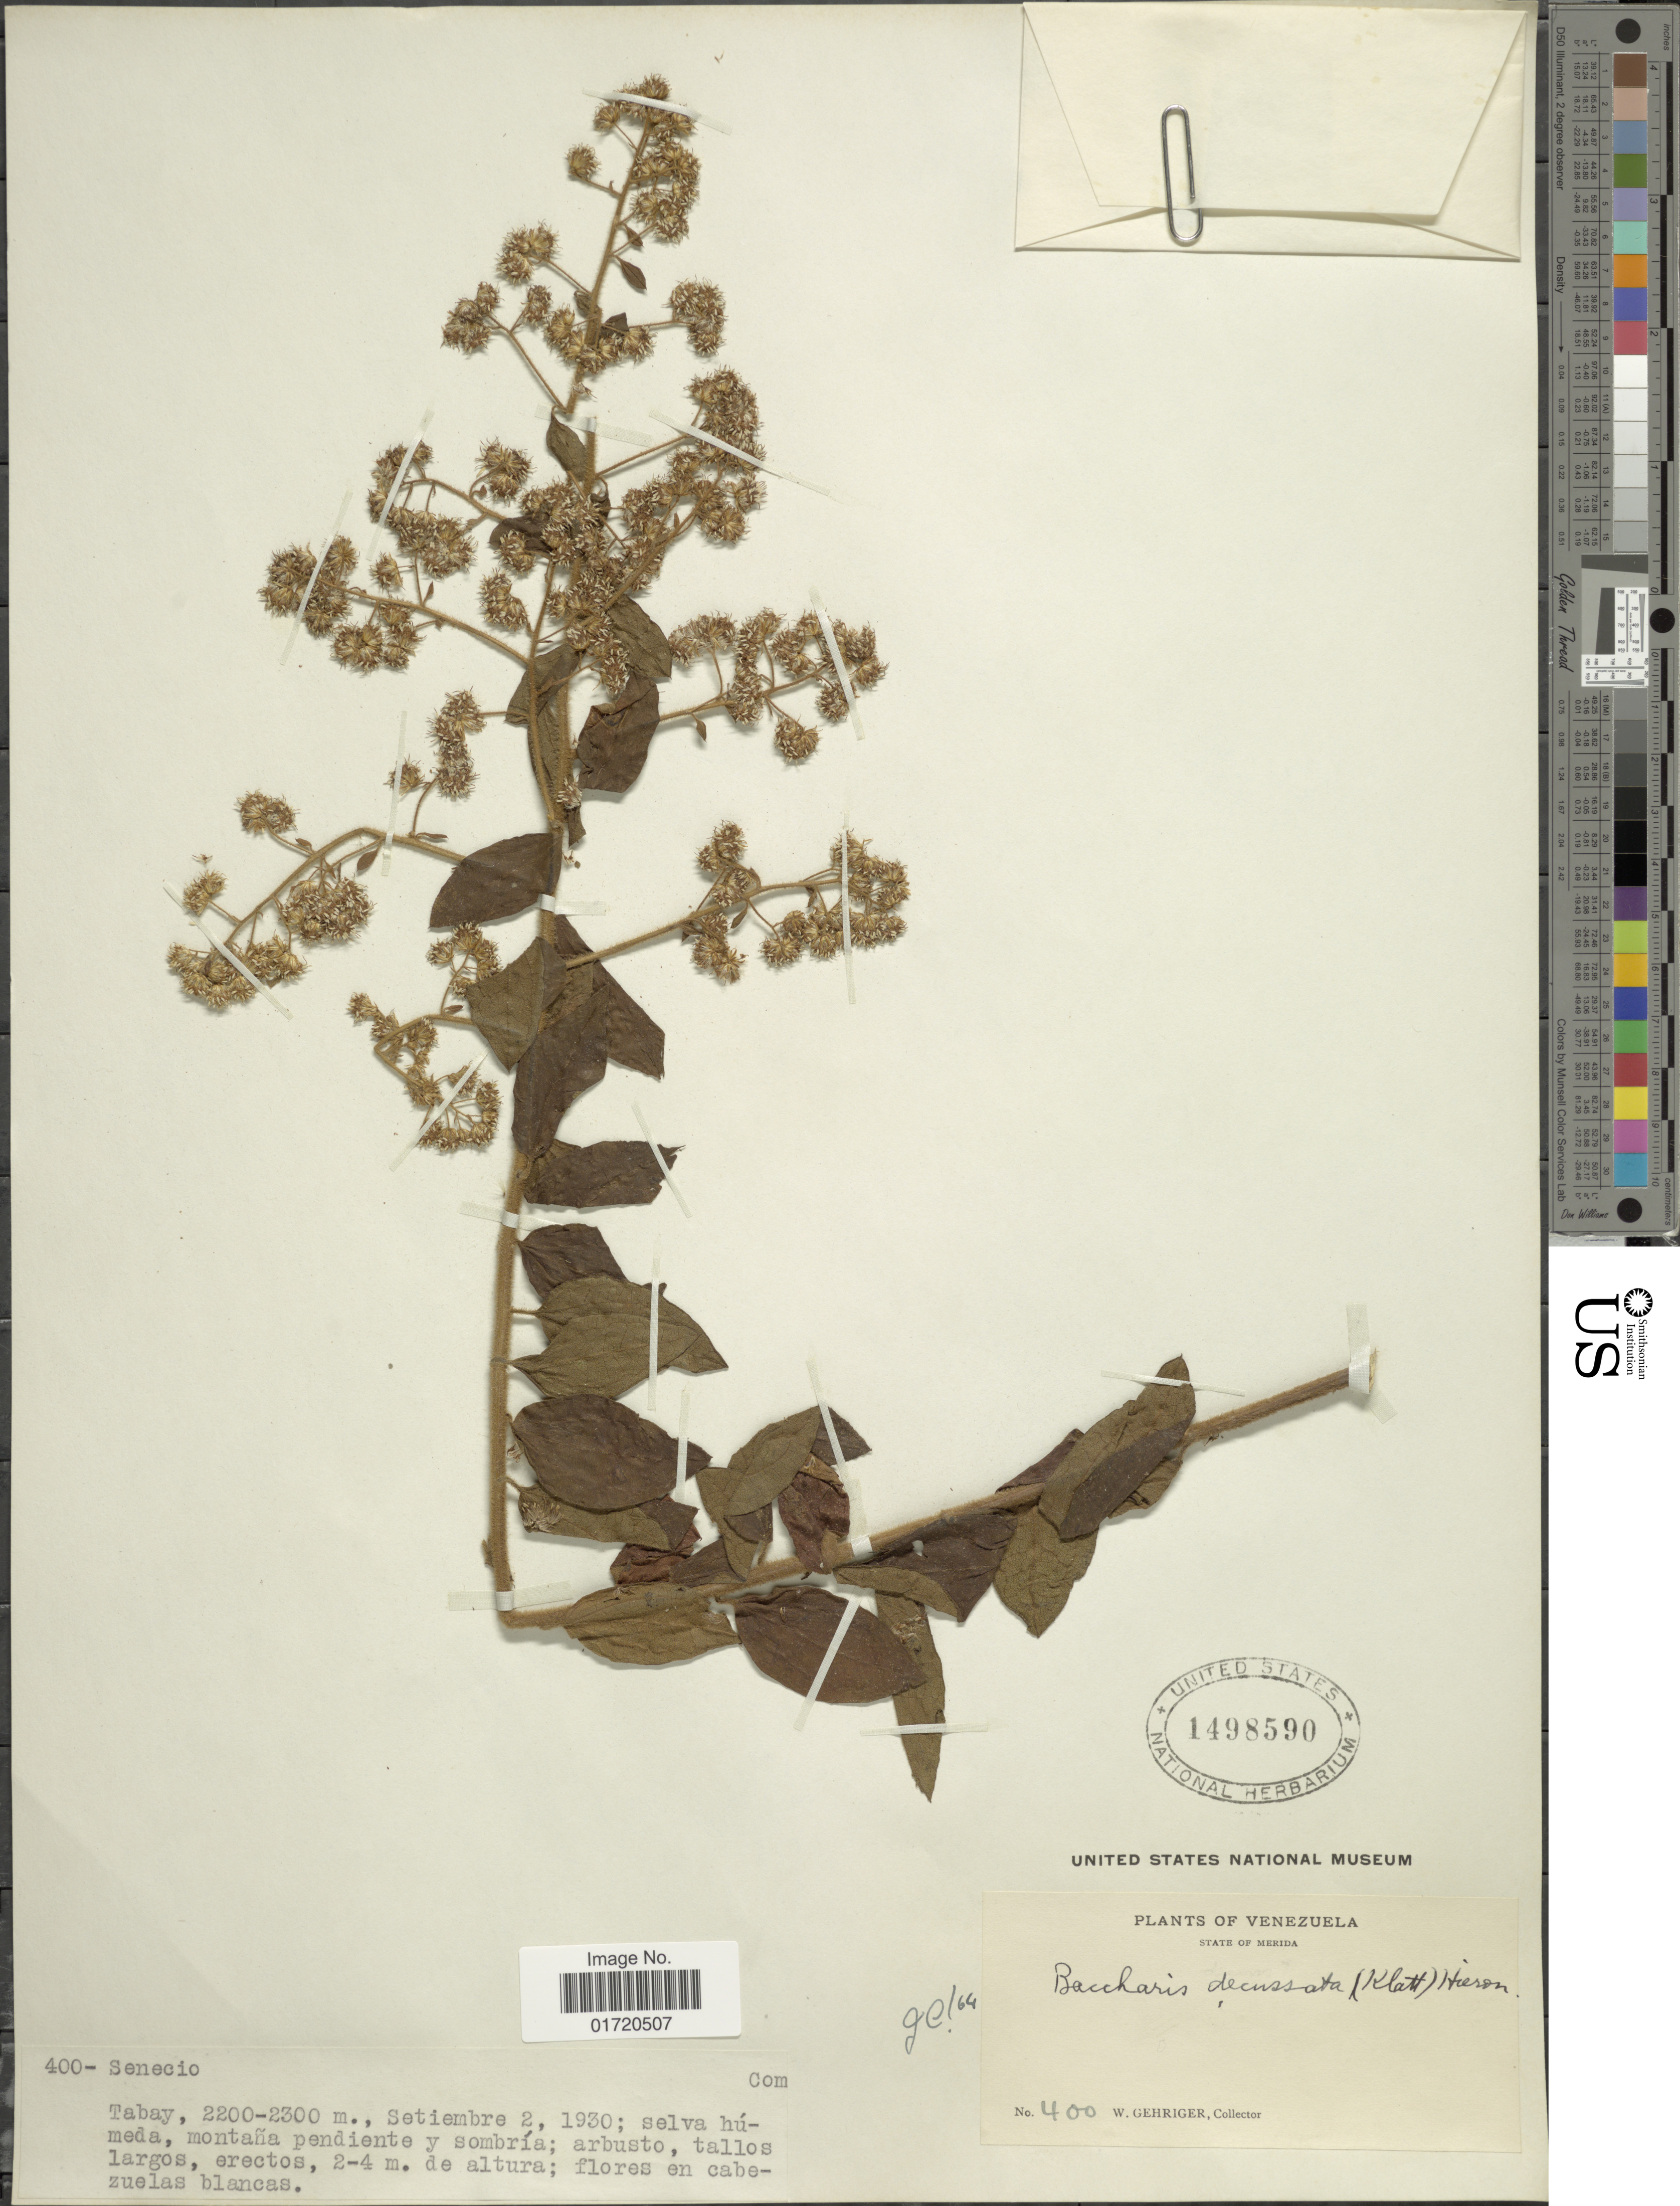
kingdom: Plantae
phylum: Tracheophyta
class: Magnoliopsida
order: Asterales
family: Asteraceae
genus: Baccharis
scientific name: Baccharis decussata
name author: (Klatt) Hieron.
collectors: W. Gehriger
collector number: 400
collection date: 1930-09-02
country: Venezuela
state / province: Mérida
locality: Tabay.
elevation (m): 2200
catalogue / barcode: US 1498590